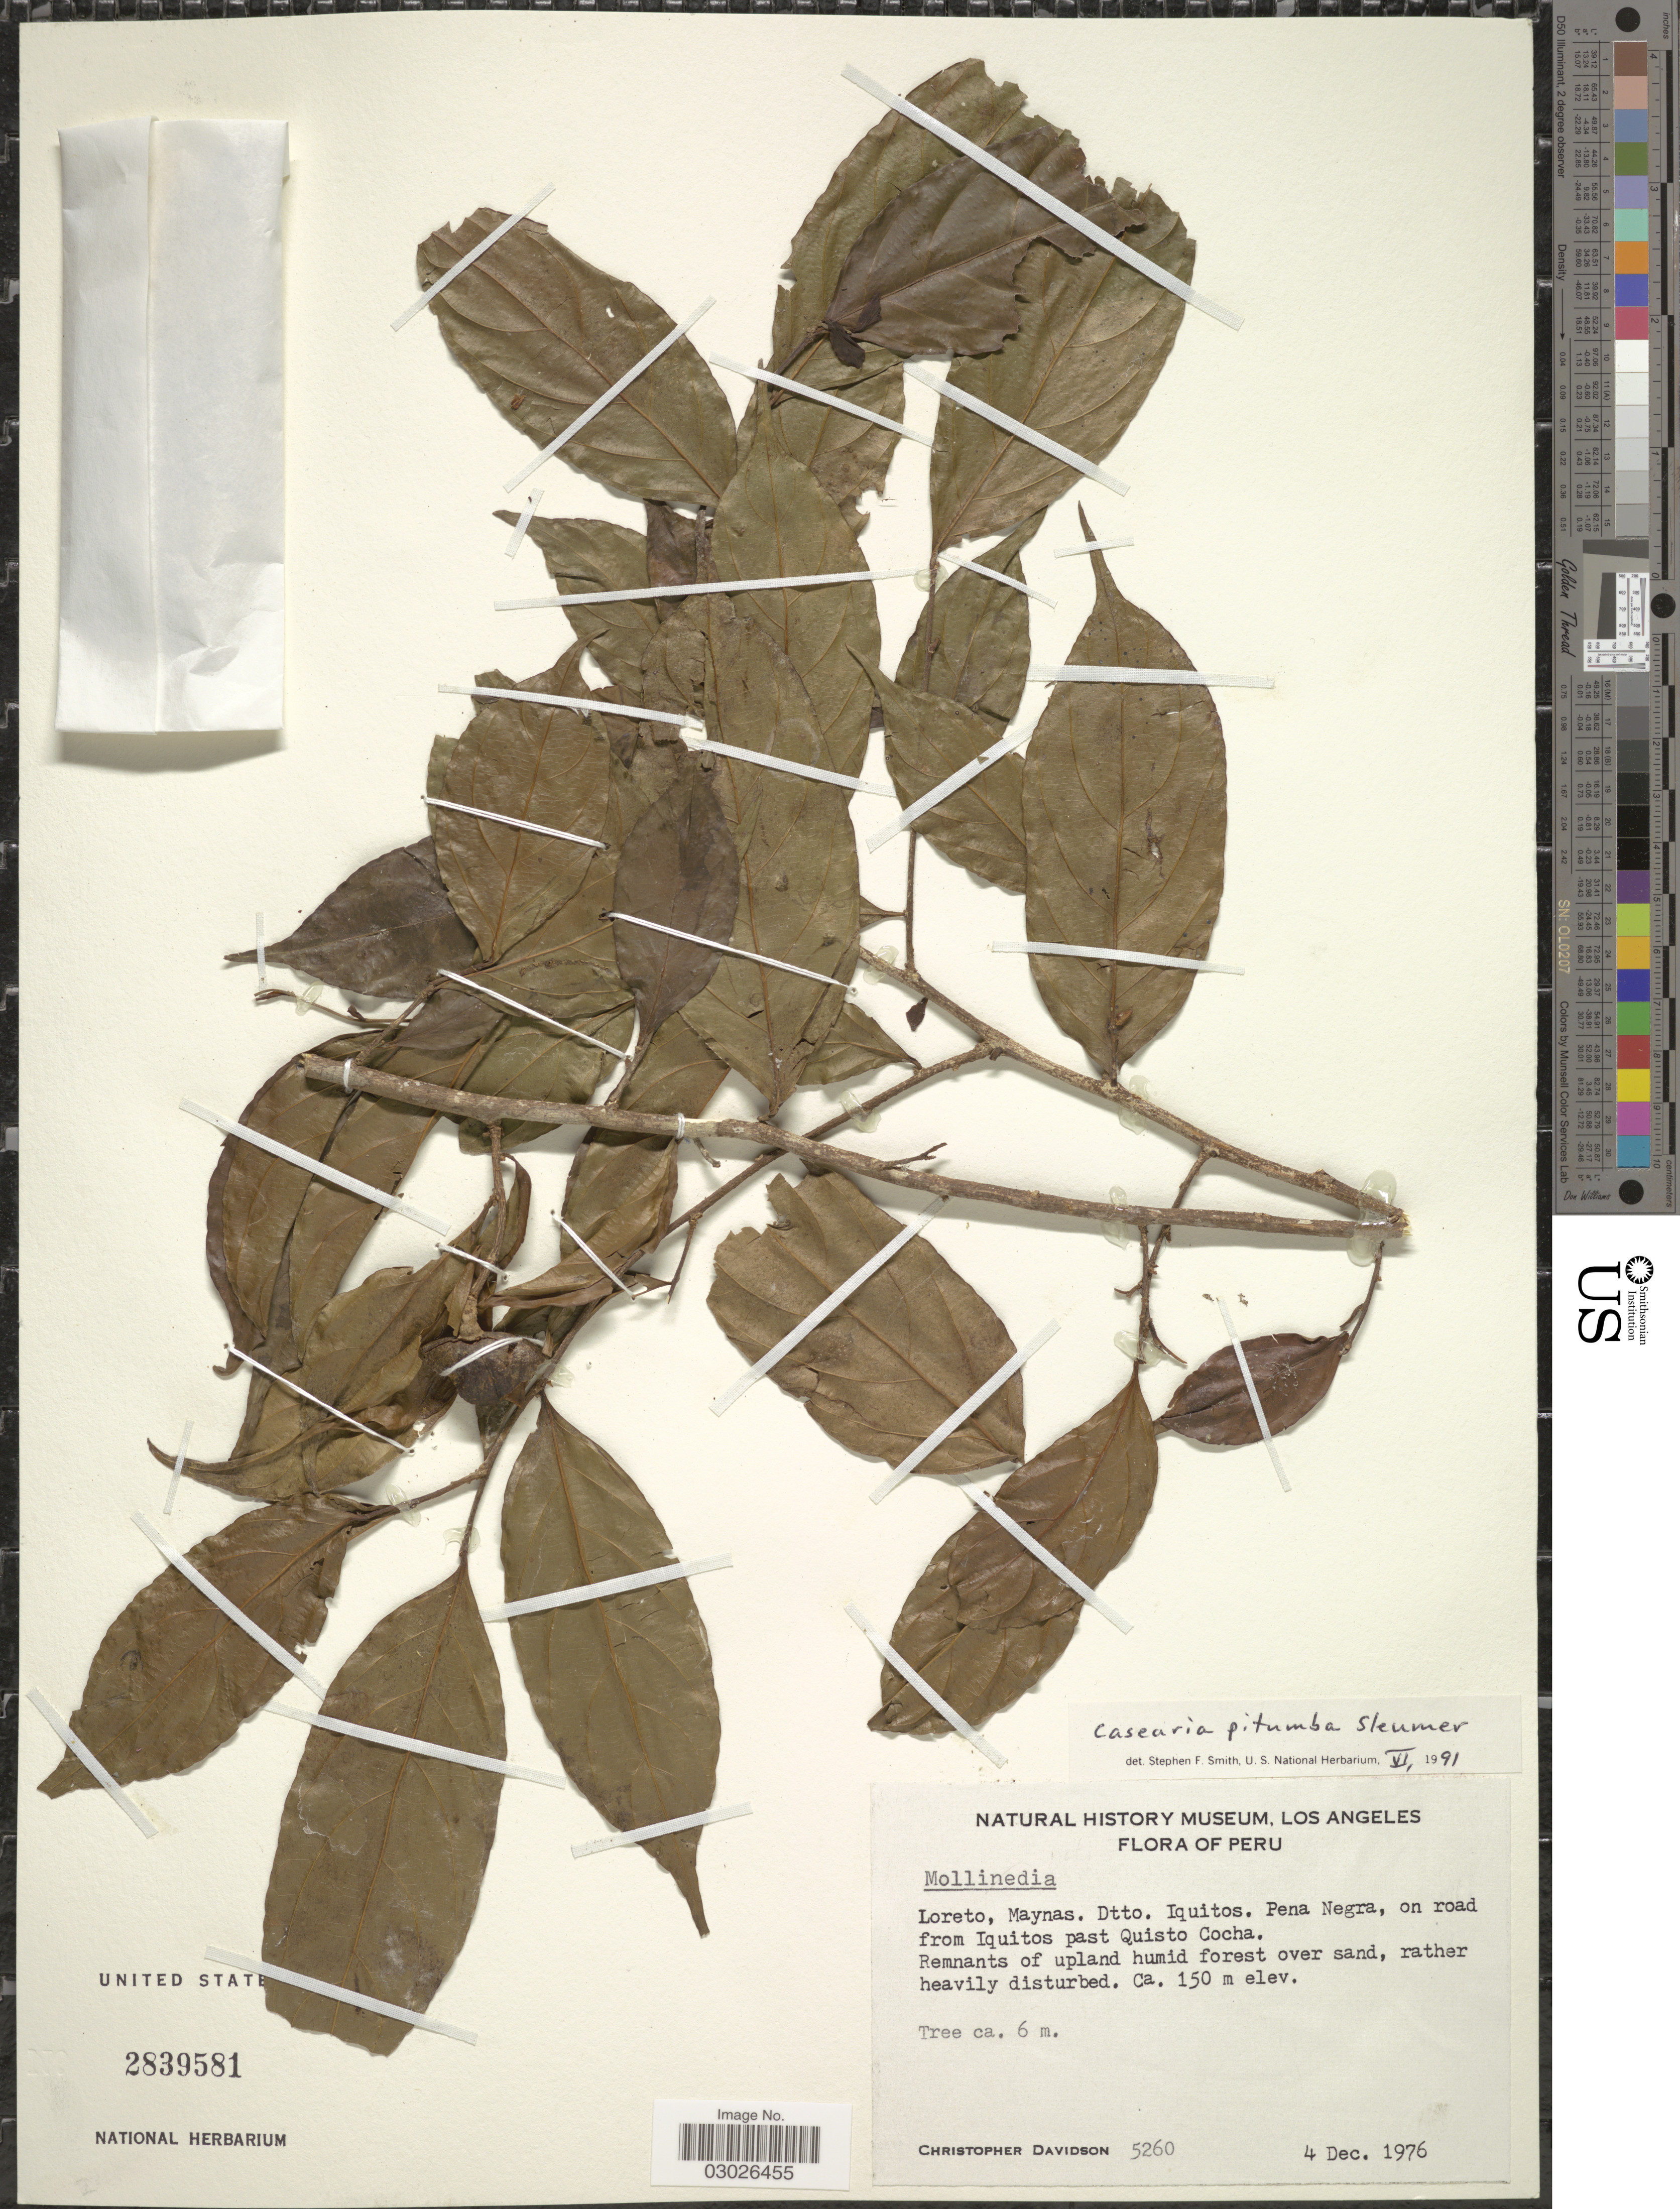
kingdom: Plantae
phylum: Tracheophyta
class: Magnoliopsida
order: Malpighiales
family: Salicaceae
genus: Casearia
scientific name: Casearia pitumba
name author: Sleumer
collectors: C. Davidson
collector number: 5260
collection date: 1976-12-04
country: Peru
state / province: Loreto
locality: Maynas, Dtto. Iquitos, Pena Negra, on road from Iquitos past Quisto Cocha.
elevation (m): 150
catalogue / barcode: US 2839581